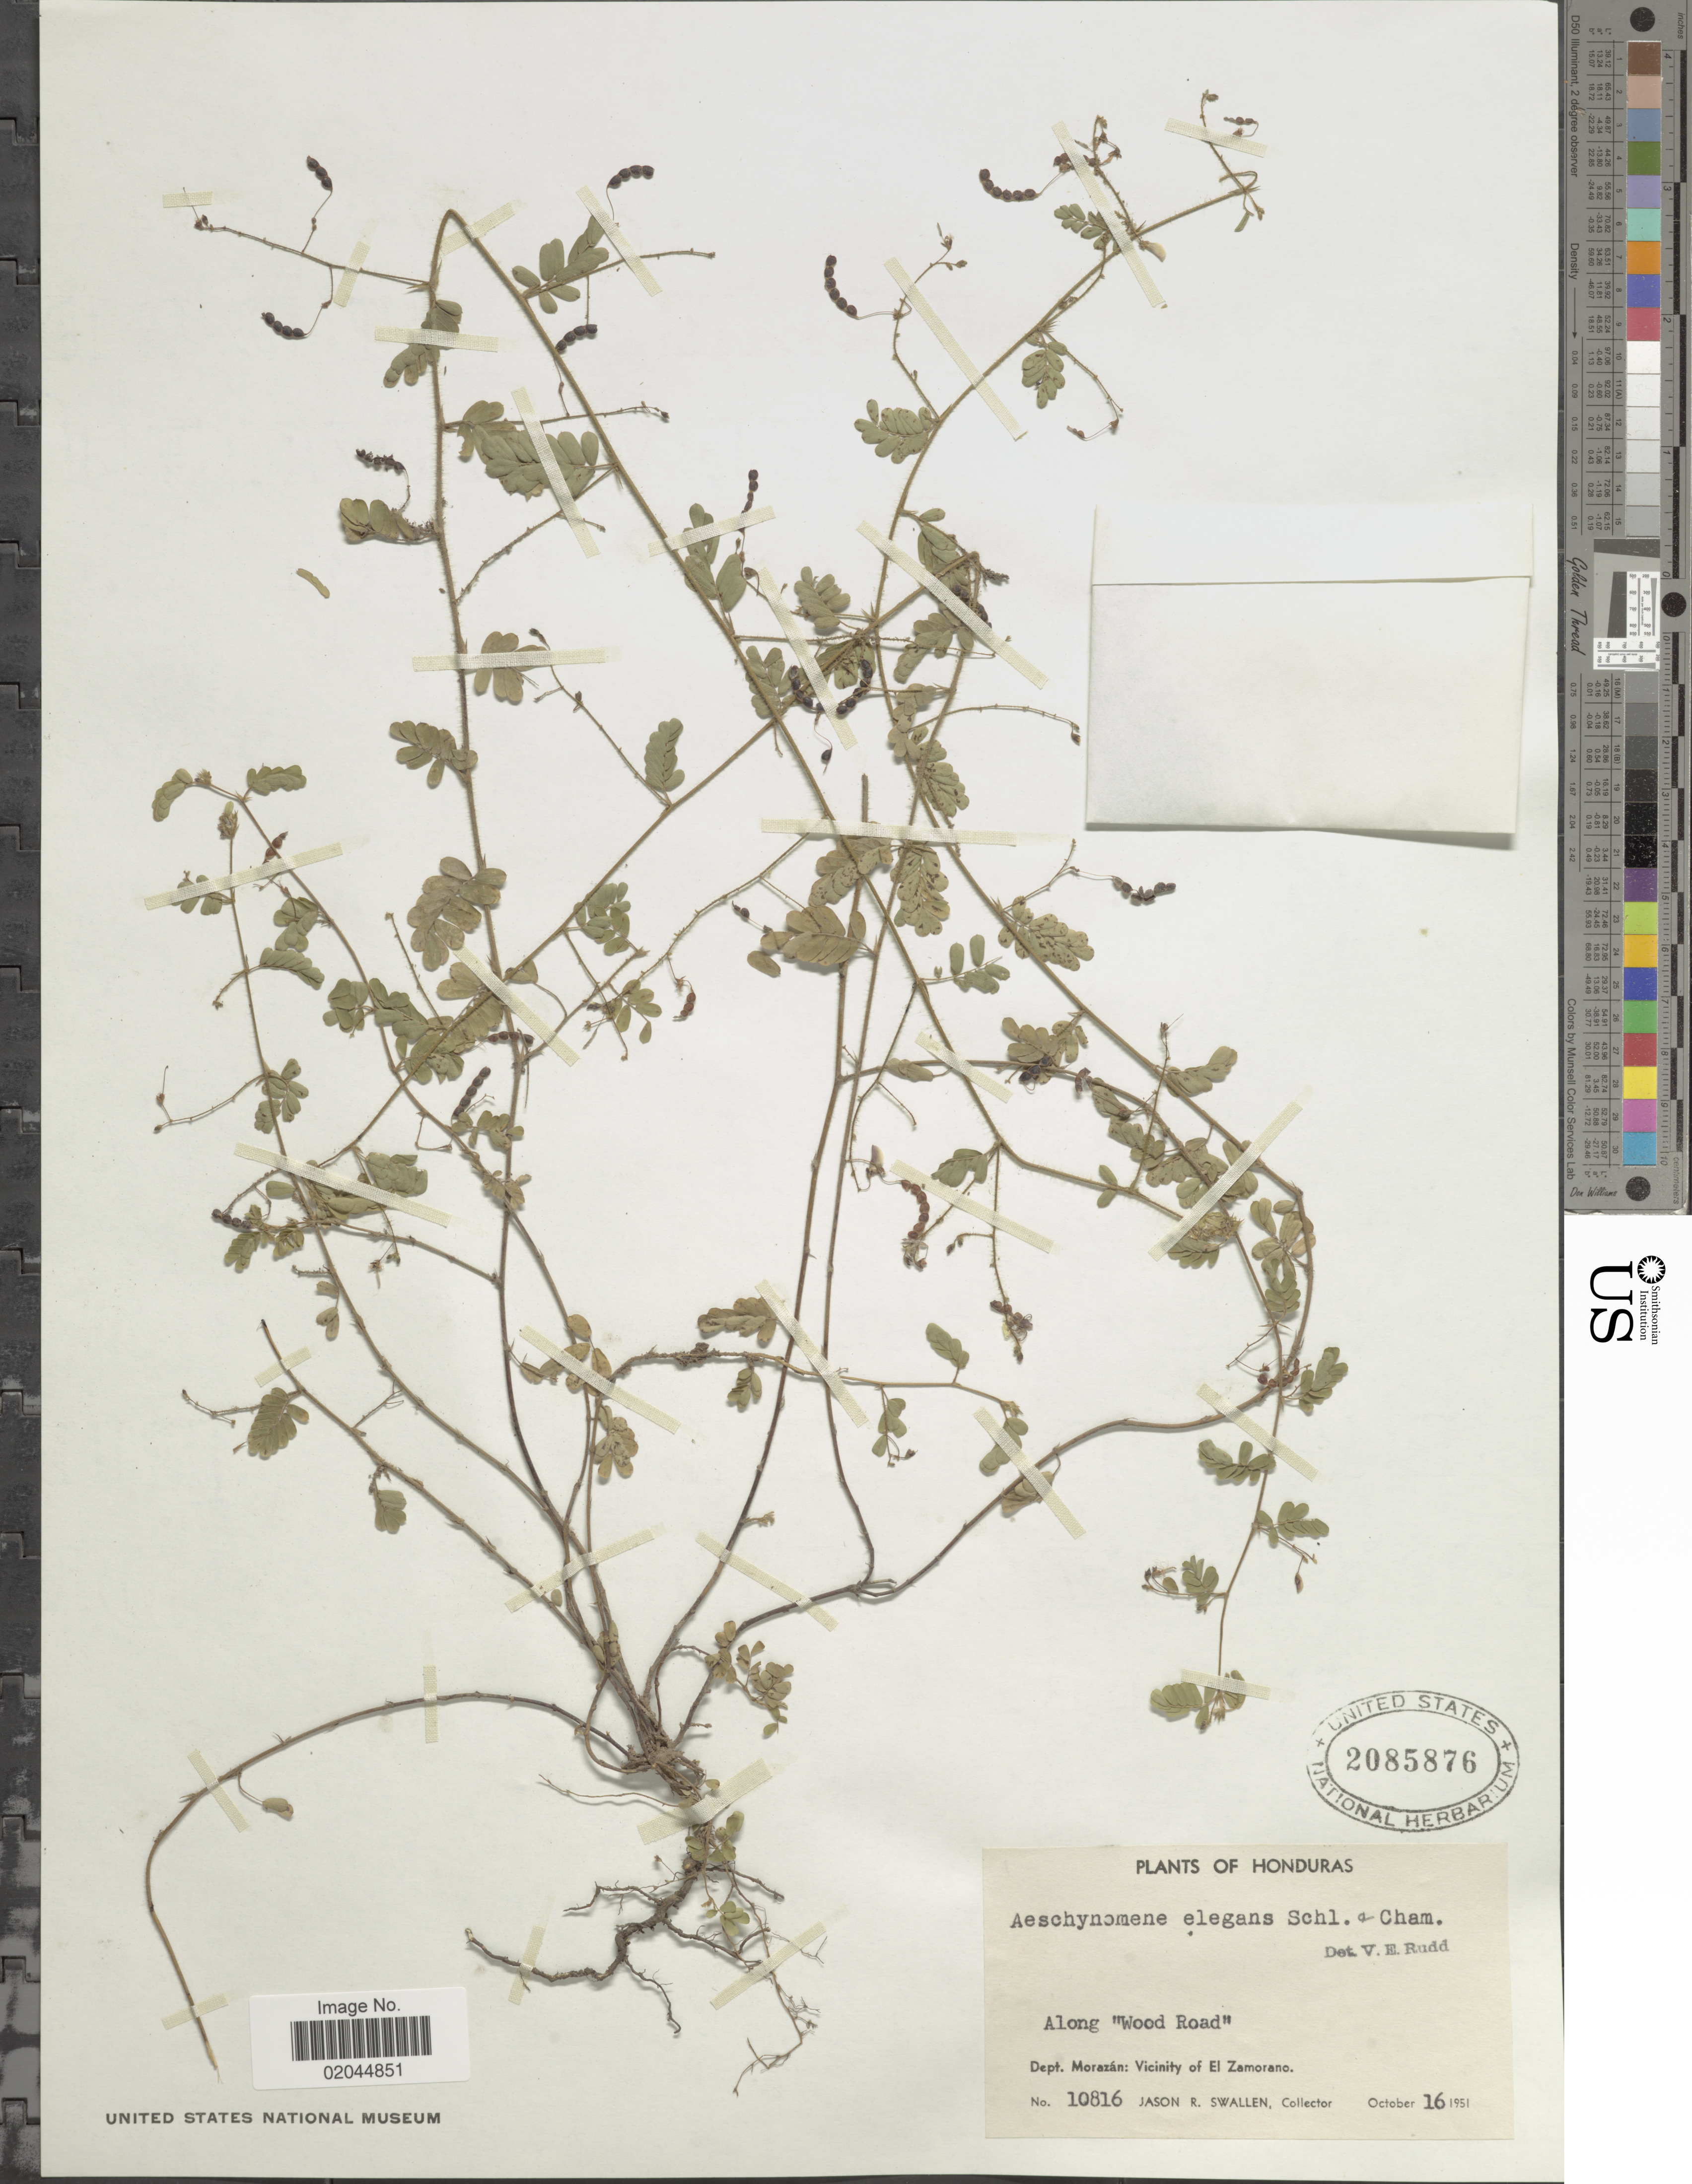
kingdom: Plantae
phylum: Tracheophyta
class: Magnoliopsida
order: Fabales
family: Fabaceae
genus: Aeschynomene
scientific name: Aeschynomene elegans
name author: Cham. ex Schltdl.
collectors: J. R. Swallen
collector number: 10816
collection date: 1951-10-16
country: Honduras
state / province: Fco. Morazán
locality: Along "Wood Road", Dept. Morazan: Vicinity of El Zamorano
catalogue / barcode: US 2085876